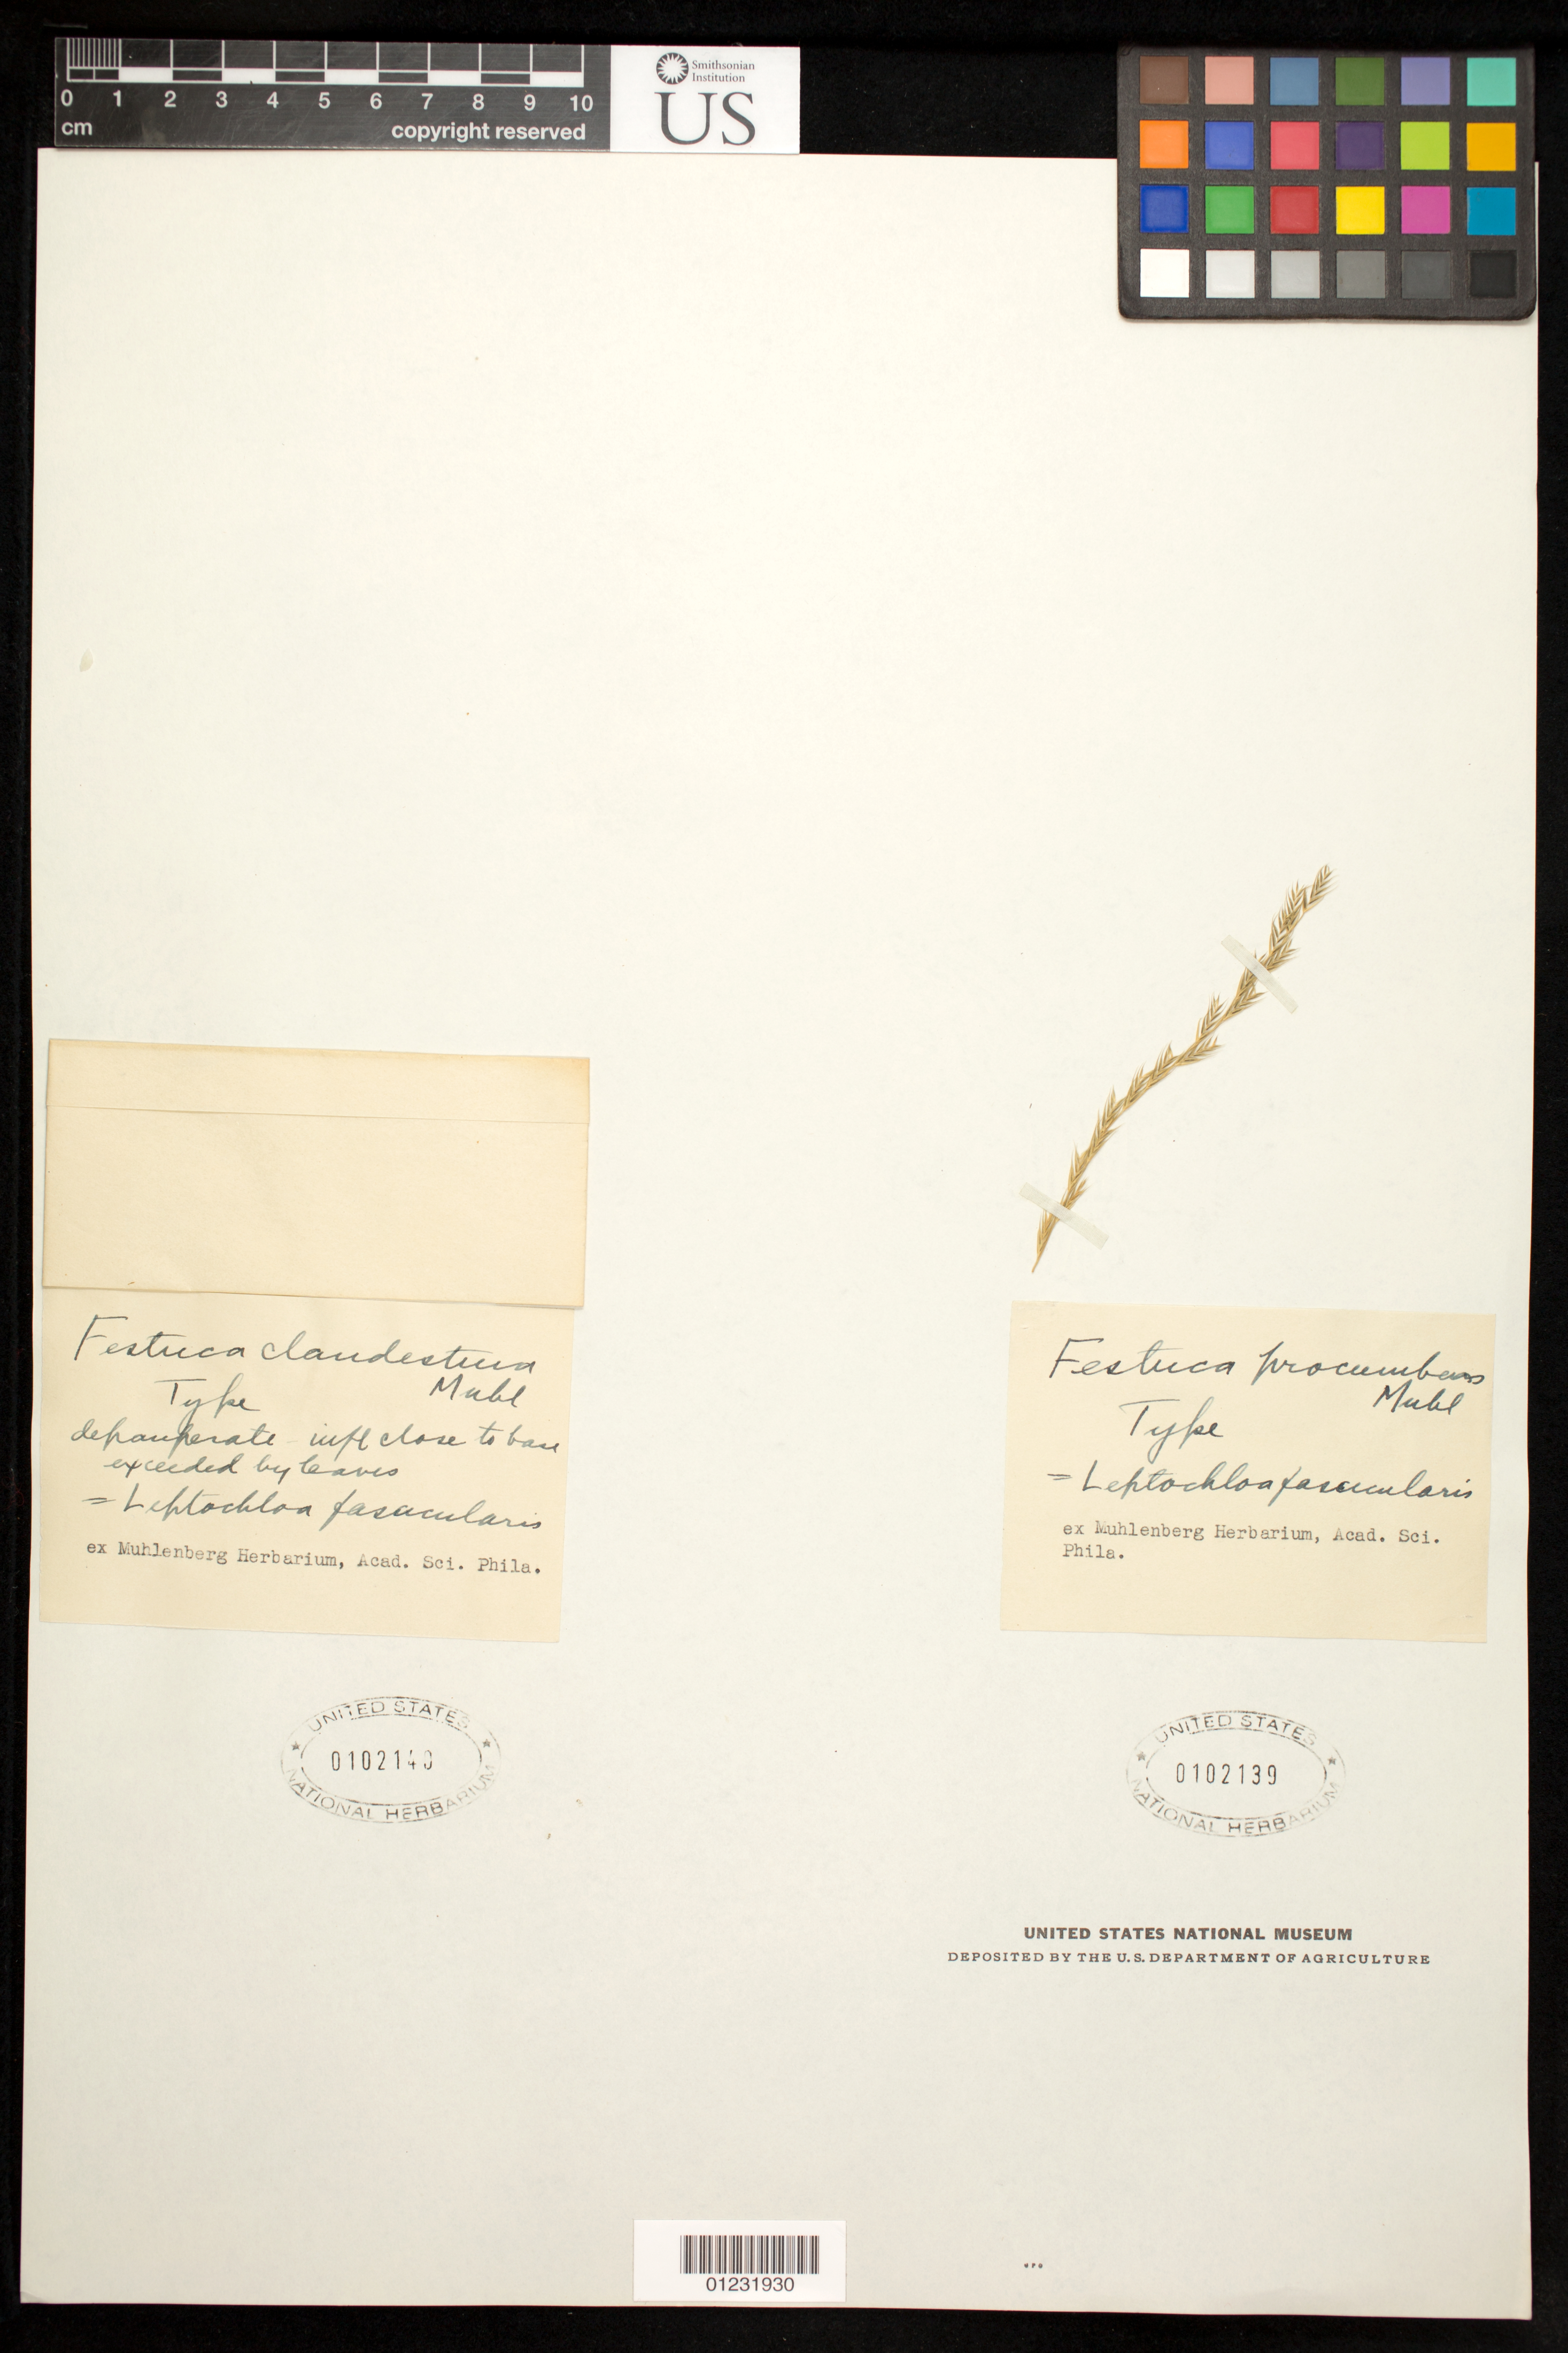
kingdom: Plantae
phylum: Tracheophyta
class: Liliopsida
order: Poales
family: Poaceae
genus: Festuca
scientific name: Festuca clandestina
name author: Muhl.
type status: Possible Type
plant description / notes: Fragmentary material of type specimen ex herb. Muhlenberg.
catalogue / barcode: US 102140